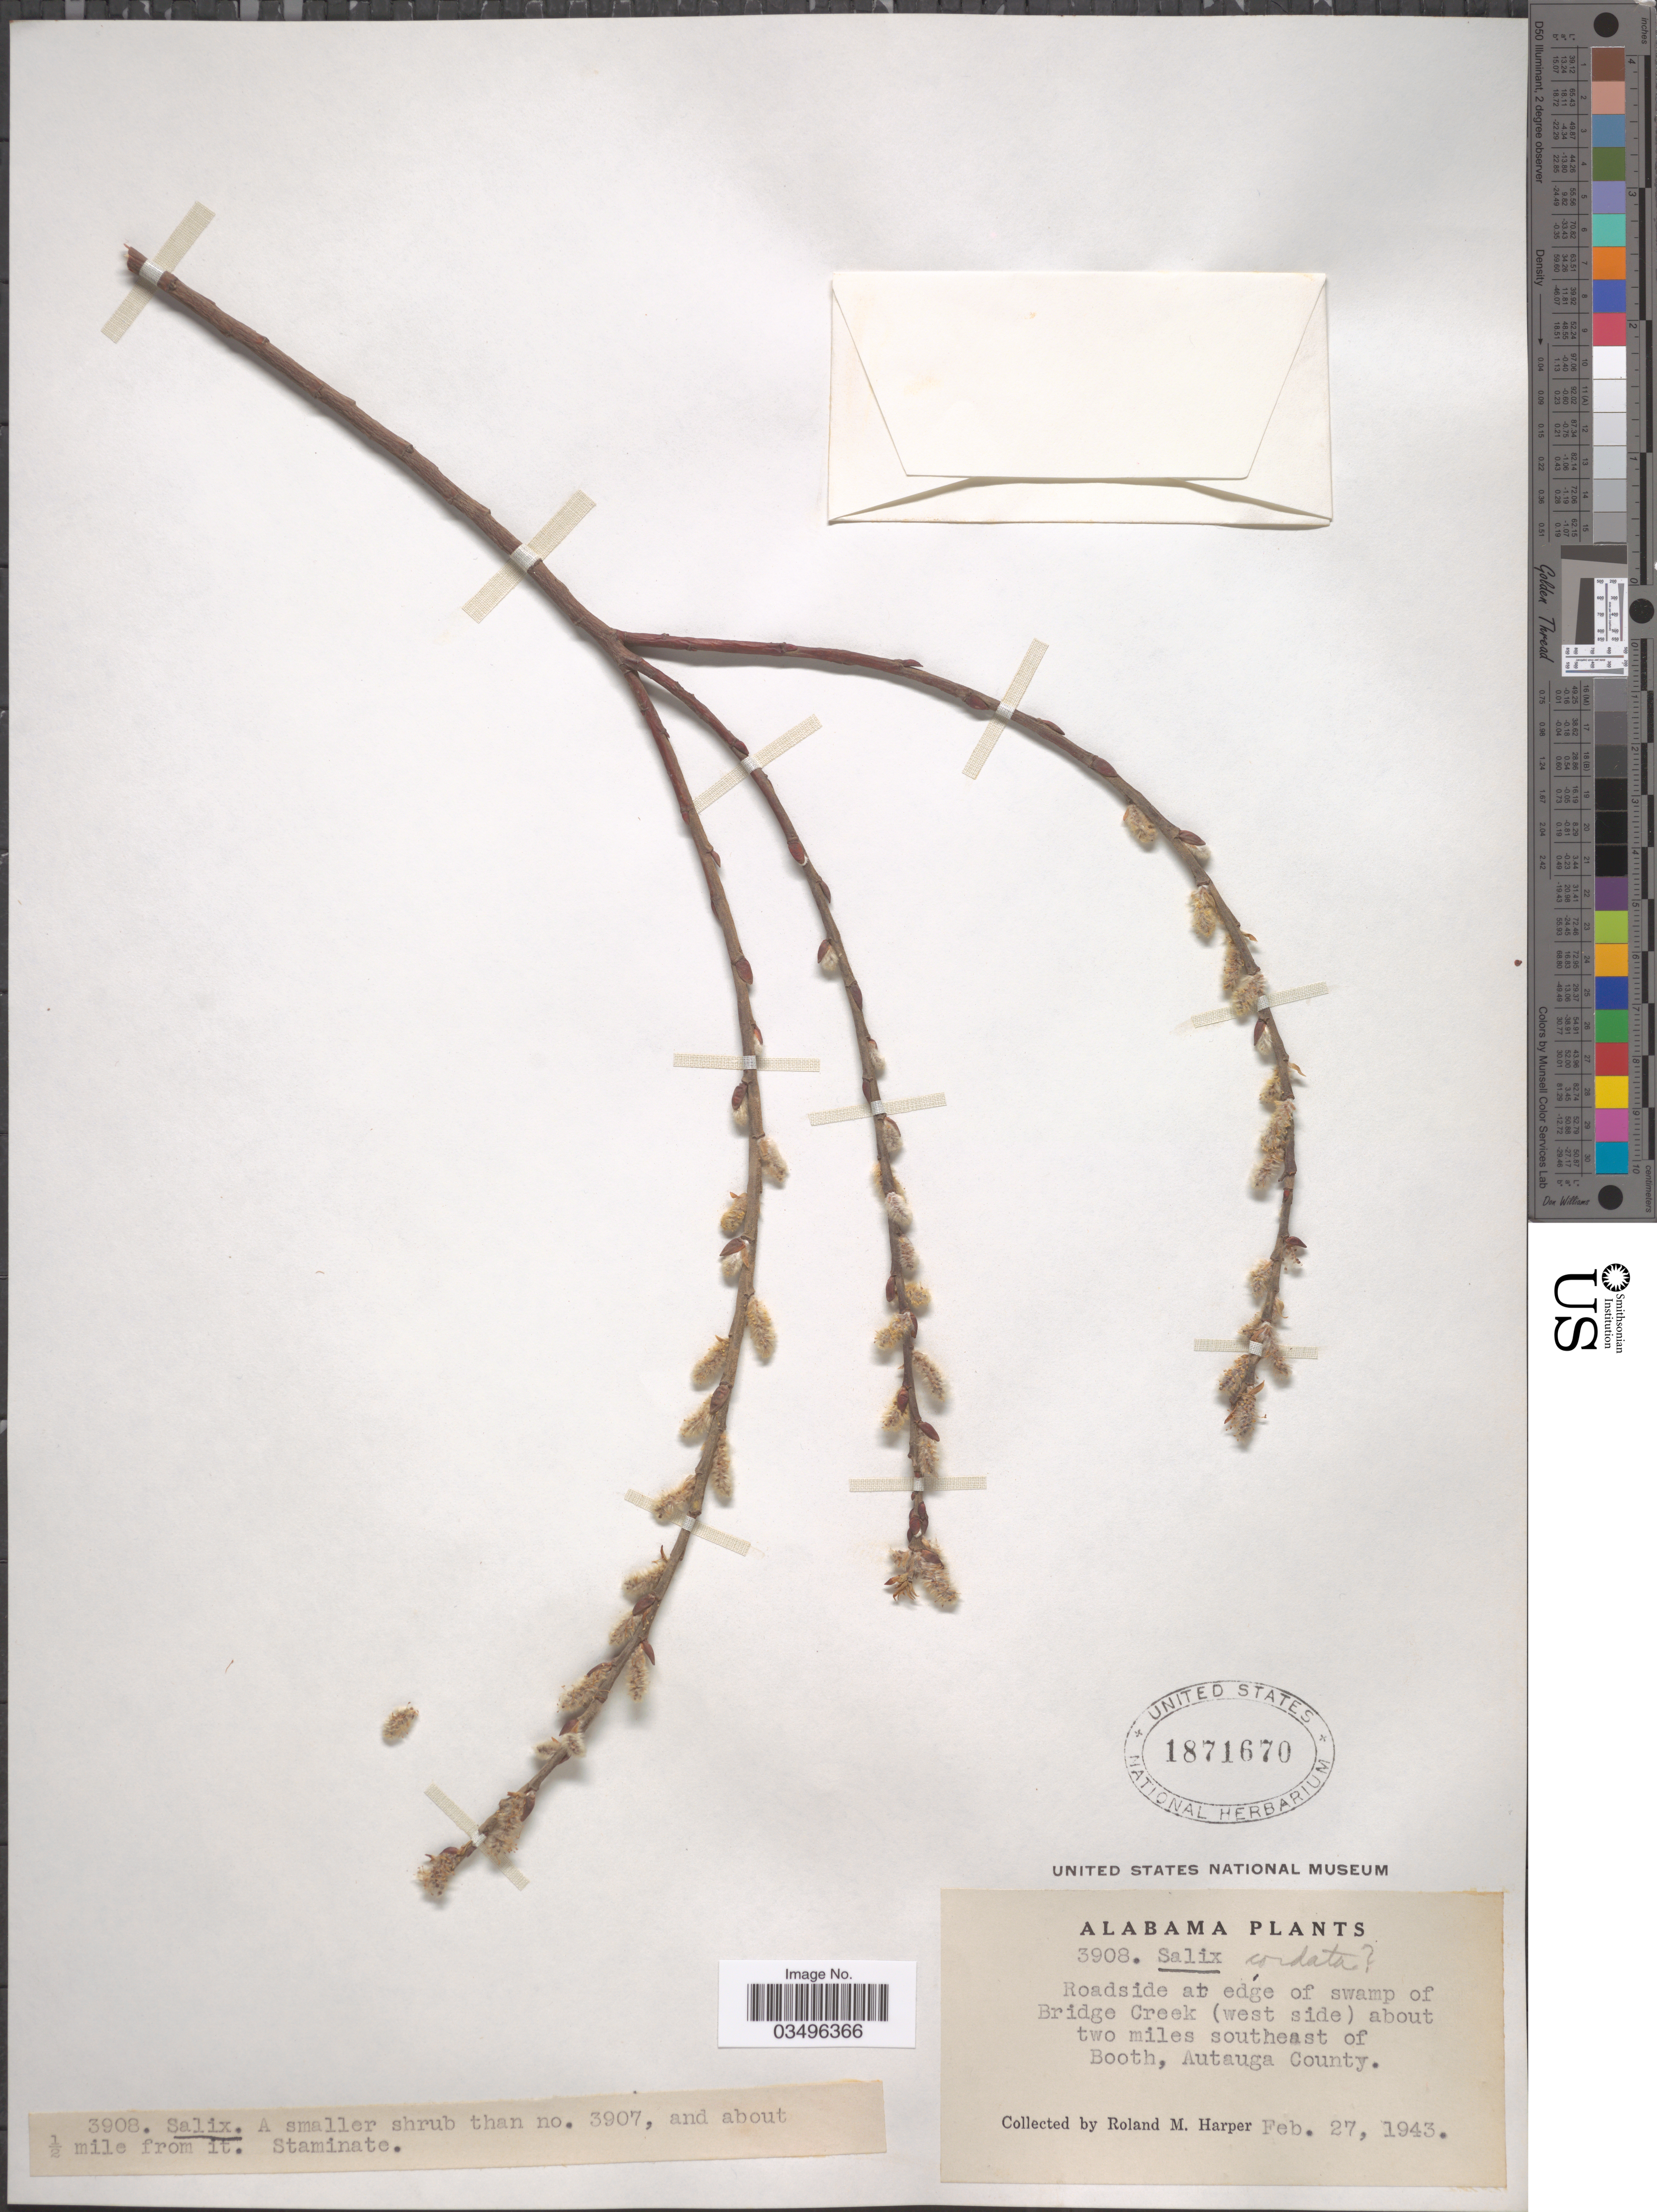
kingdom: Plantae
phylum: Tracheophyta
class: Magnoliopsida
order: Malpighiales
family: Salicaceae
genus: Salix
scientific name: Salix cordata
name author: Michx.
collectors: R. M. Harper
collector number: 3908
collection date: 1943-02-27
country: United States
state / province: Alabama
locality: Roadside at edge of swamp of Bridge Creek (west side) about two miles southeast of Booth, Autauga County. A smaller shrub than no. 3907, and about ½ mile from it.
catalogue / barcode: US 1871670